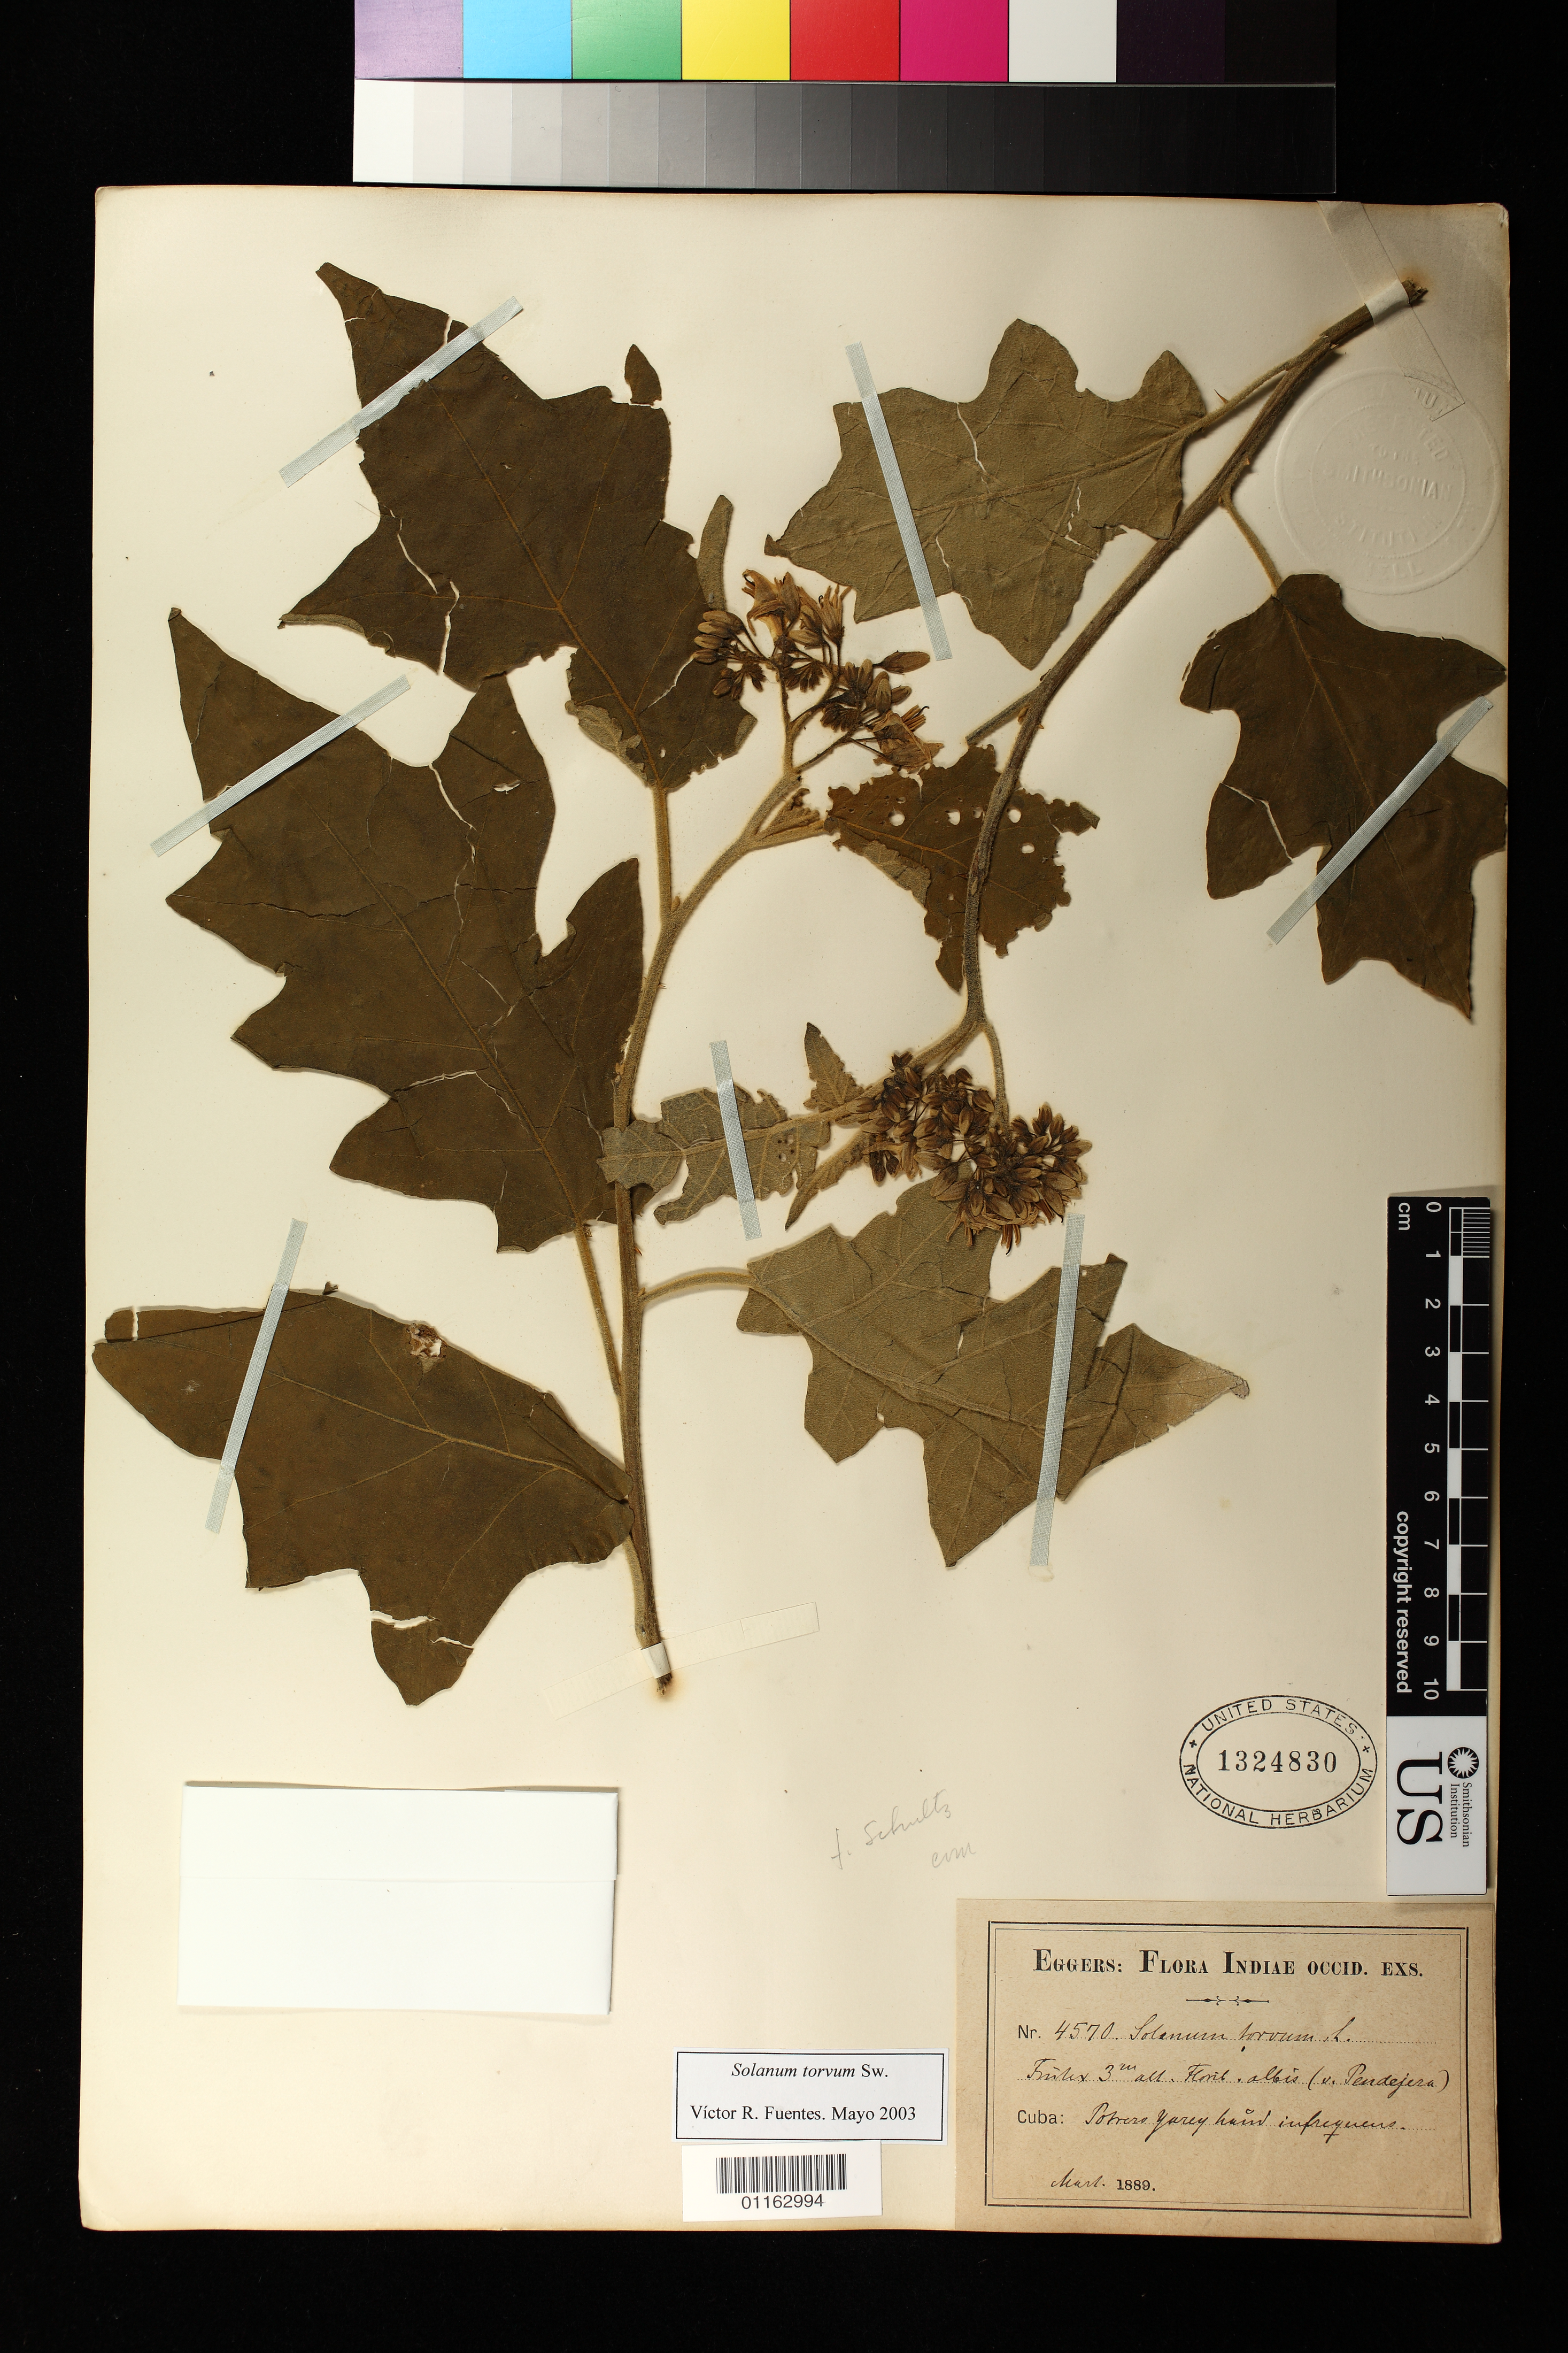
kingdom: Plantae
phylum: Tracheophyta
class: Magnoliopsida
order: Solanales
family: Solanaceae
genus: Solanum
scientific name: Solanum torvum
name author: Sw.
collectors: -. Eggers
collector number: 4570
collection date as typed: Mar 1889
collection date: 1889-03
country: Cuba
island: Cuba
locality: Poterro Yarey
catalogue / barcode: US 1324830